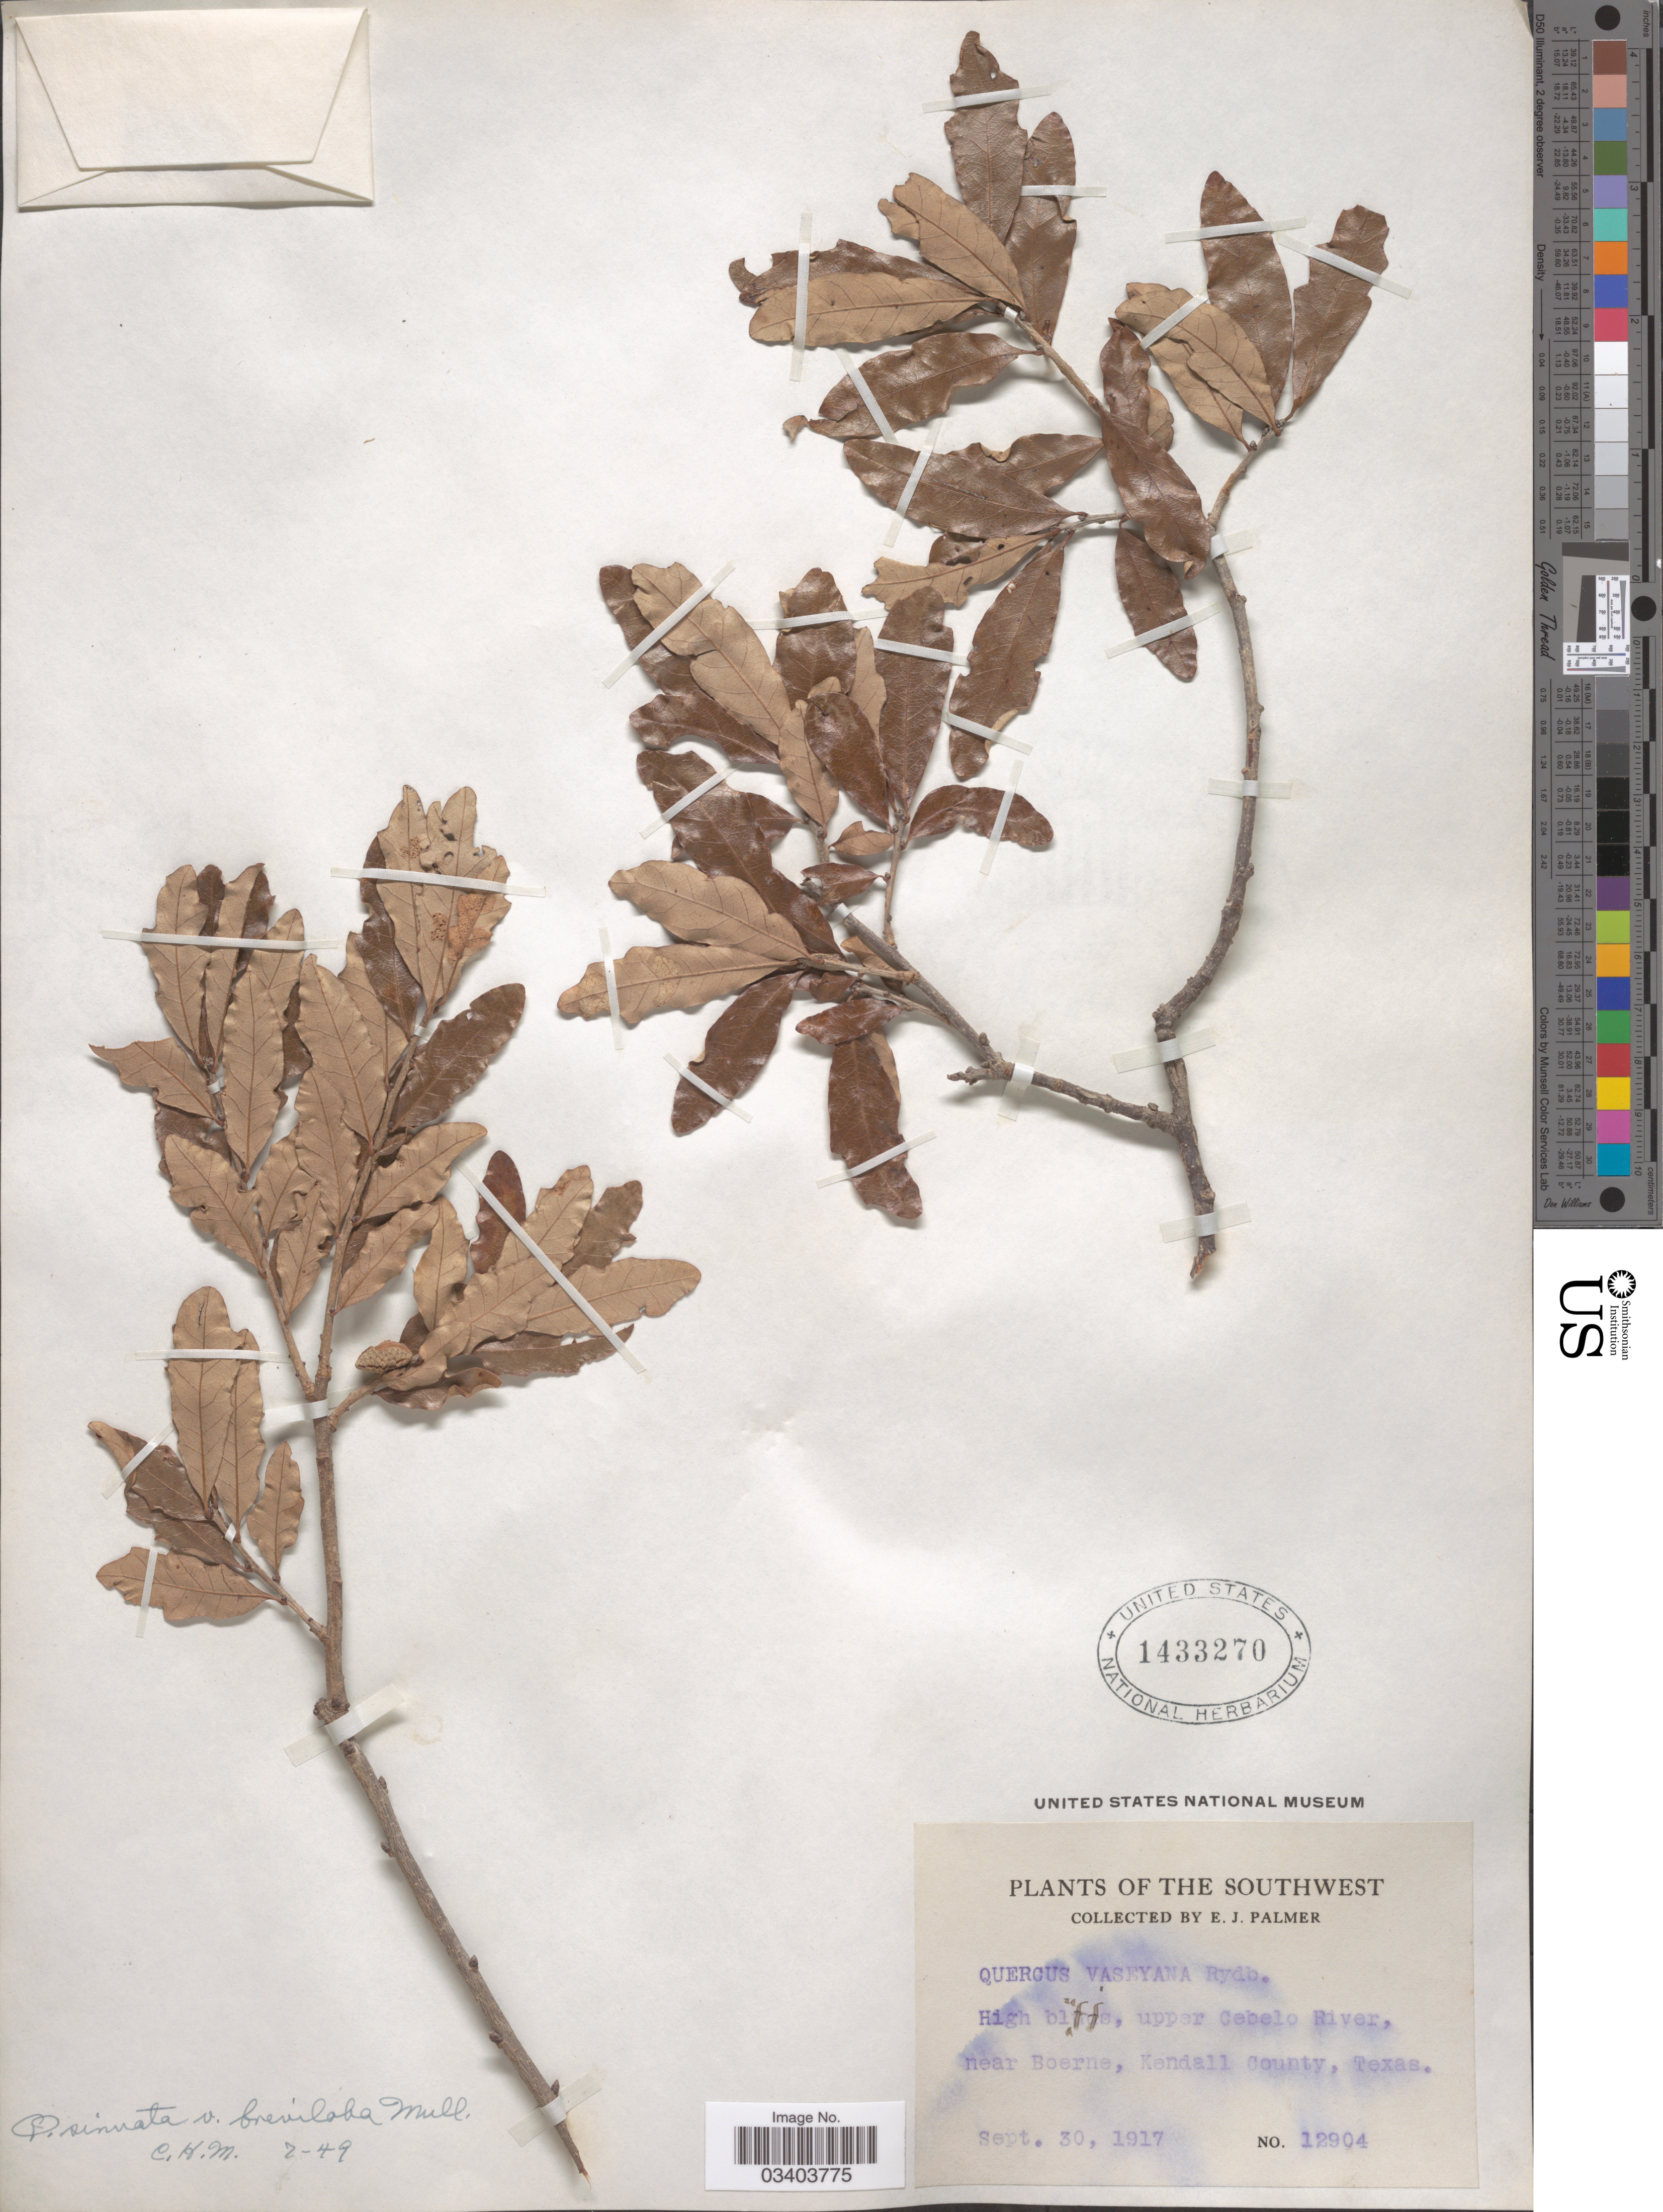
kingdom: Plantae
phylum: Tracheophyta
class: Magnoliopsida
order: Fagales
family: Fagaceae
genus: Quercus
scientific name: Quercus breviloba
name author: (Torr.) Sarg.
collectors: E. J. Palmer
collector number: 12904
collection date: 1917-09-30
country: United States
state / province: Texas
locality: The Southwest. Upper Cebelo River, near Boerne, Kendall County.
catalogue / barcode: US 1433270